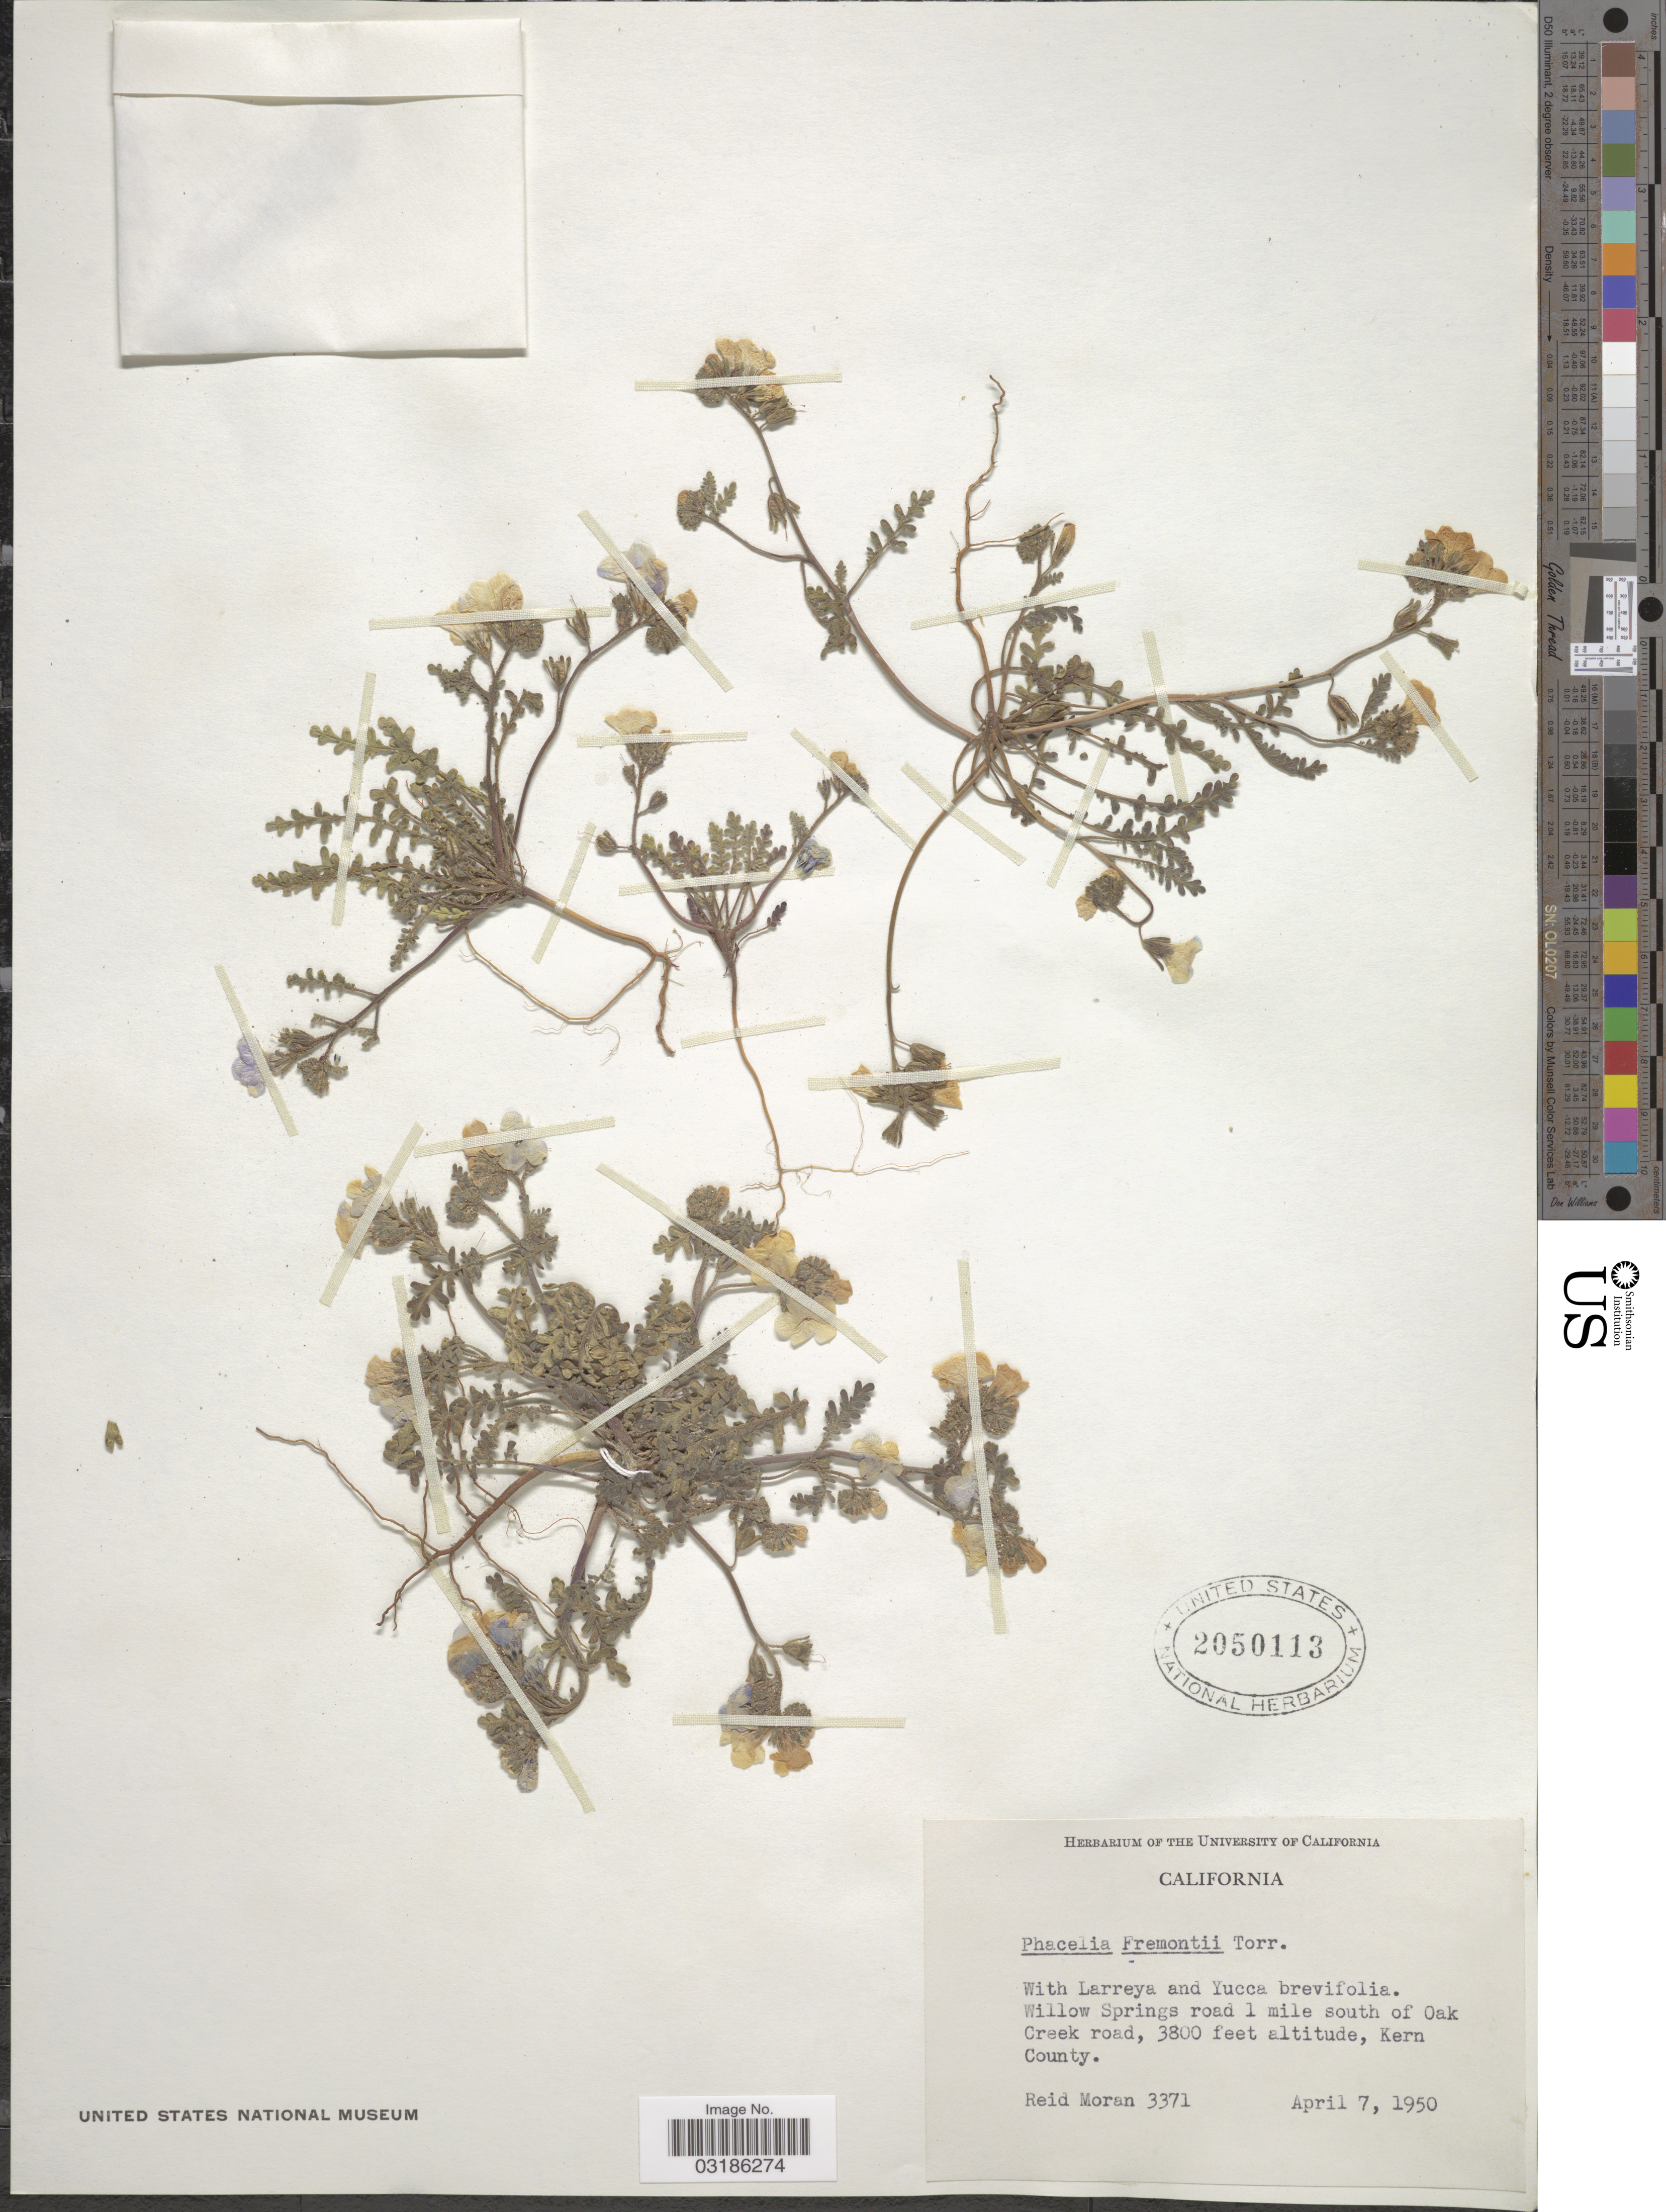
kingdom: Plantae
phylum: Tracheophyta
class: Magnoliopsida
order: Boraginales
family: Hydrophyllaceae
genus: Phacelia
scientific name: Phacelia fremontii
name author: Torr.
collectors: R. Moran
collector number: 3371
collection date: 1950-04-07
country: United States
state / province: California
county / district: Kern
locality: Willow Springs road 1 mile south of Oak Creek road, Kern County.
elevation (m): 1158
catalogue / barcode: US 2050113